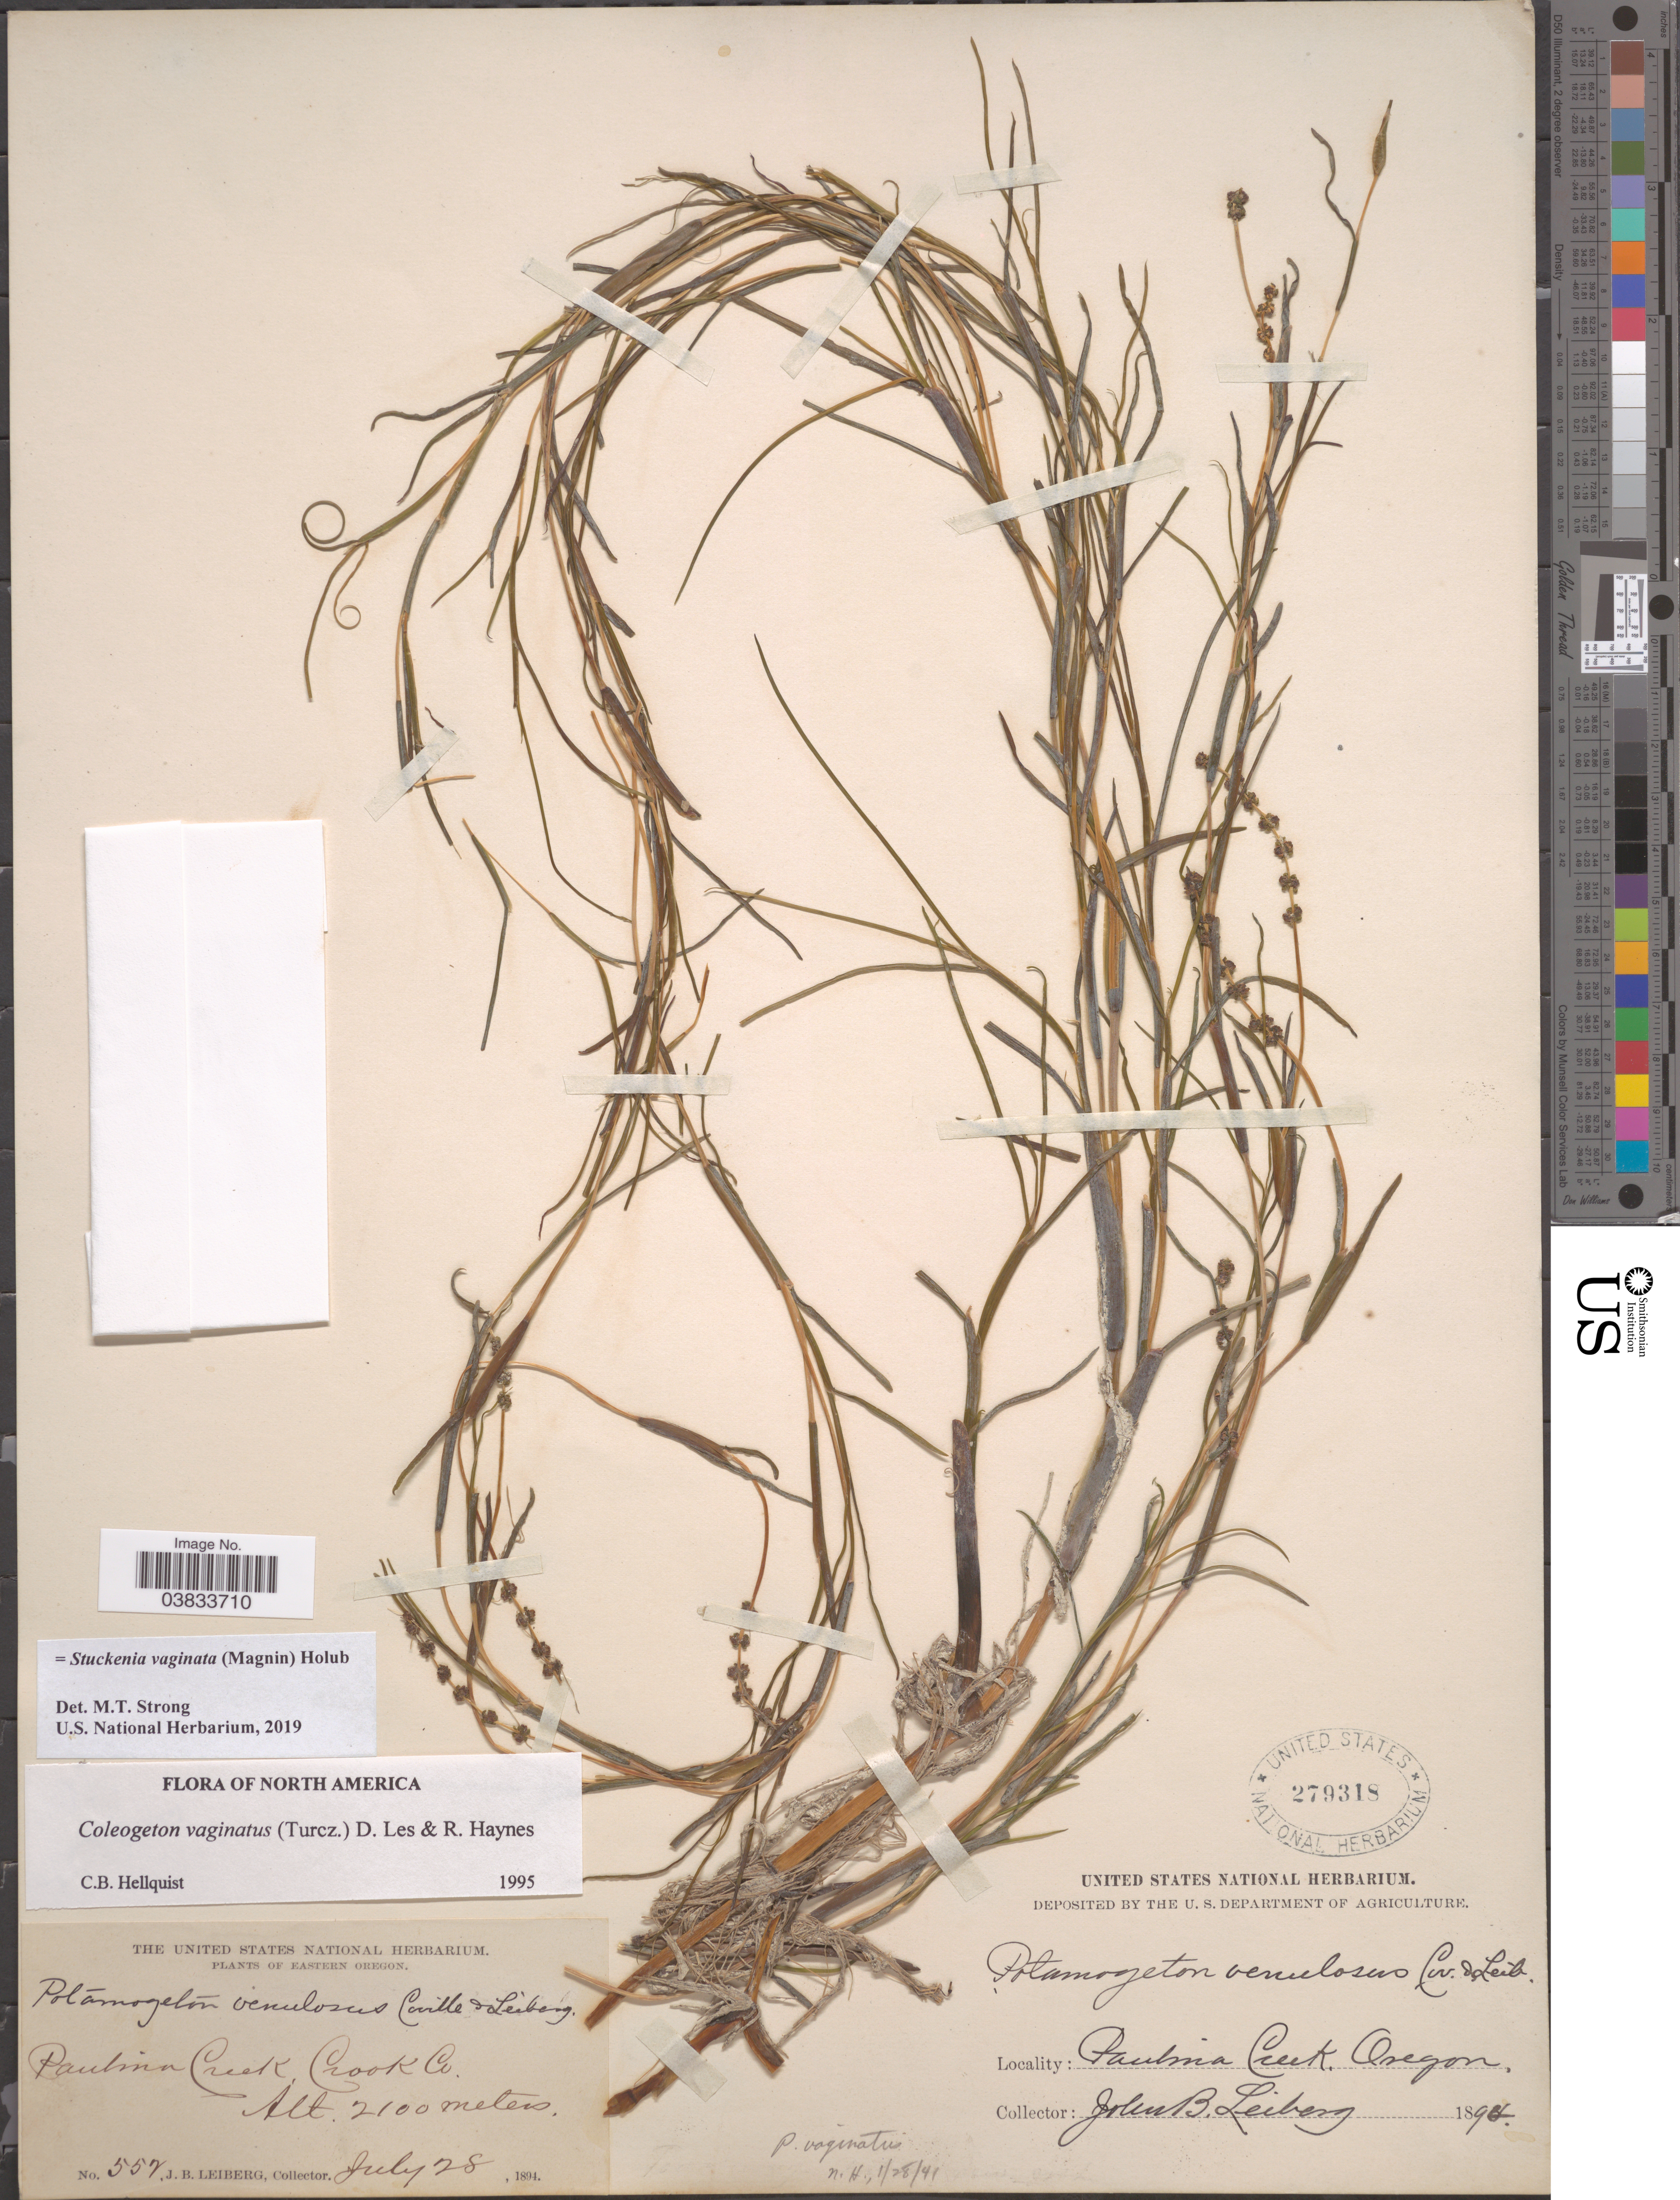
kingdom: Plantae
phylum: Tracheophyta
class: Liliopsida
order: Alismatales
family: Potamogetonaceae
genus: Stuckenia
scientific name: Stuckenia vaginata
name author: (Magnin) Holub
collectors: J. B. Leiberg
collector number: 552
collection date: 1894-07-28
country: United States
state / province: Oregon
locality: Eastern Oregon. Paulina Creek. Cook Co.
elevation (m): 2100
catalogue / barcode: US 279318